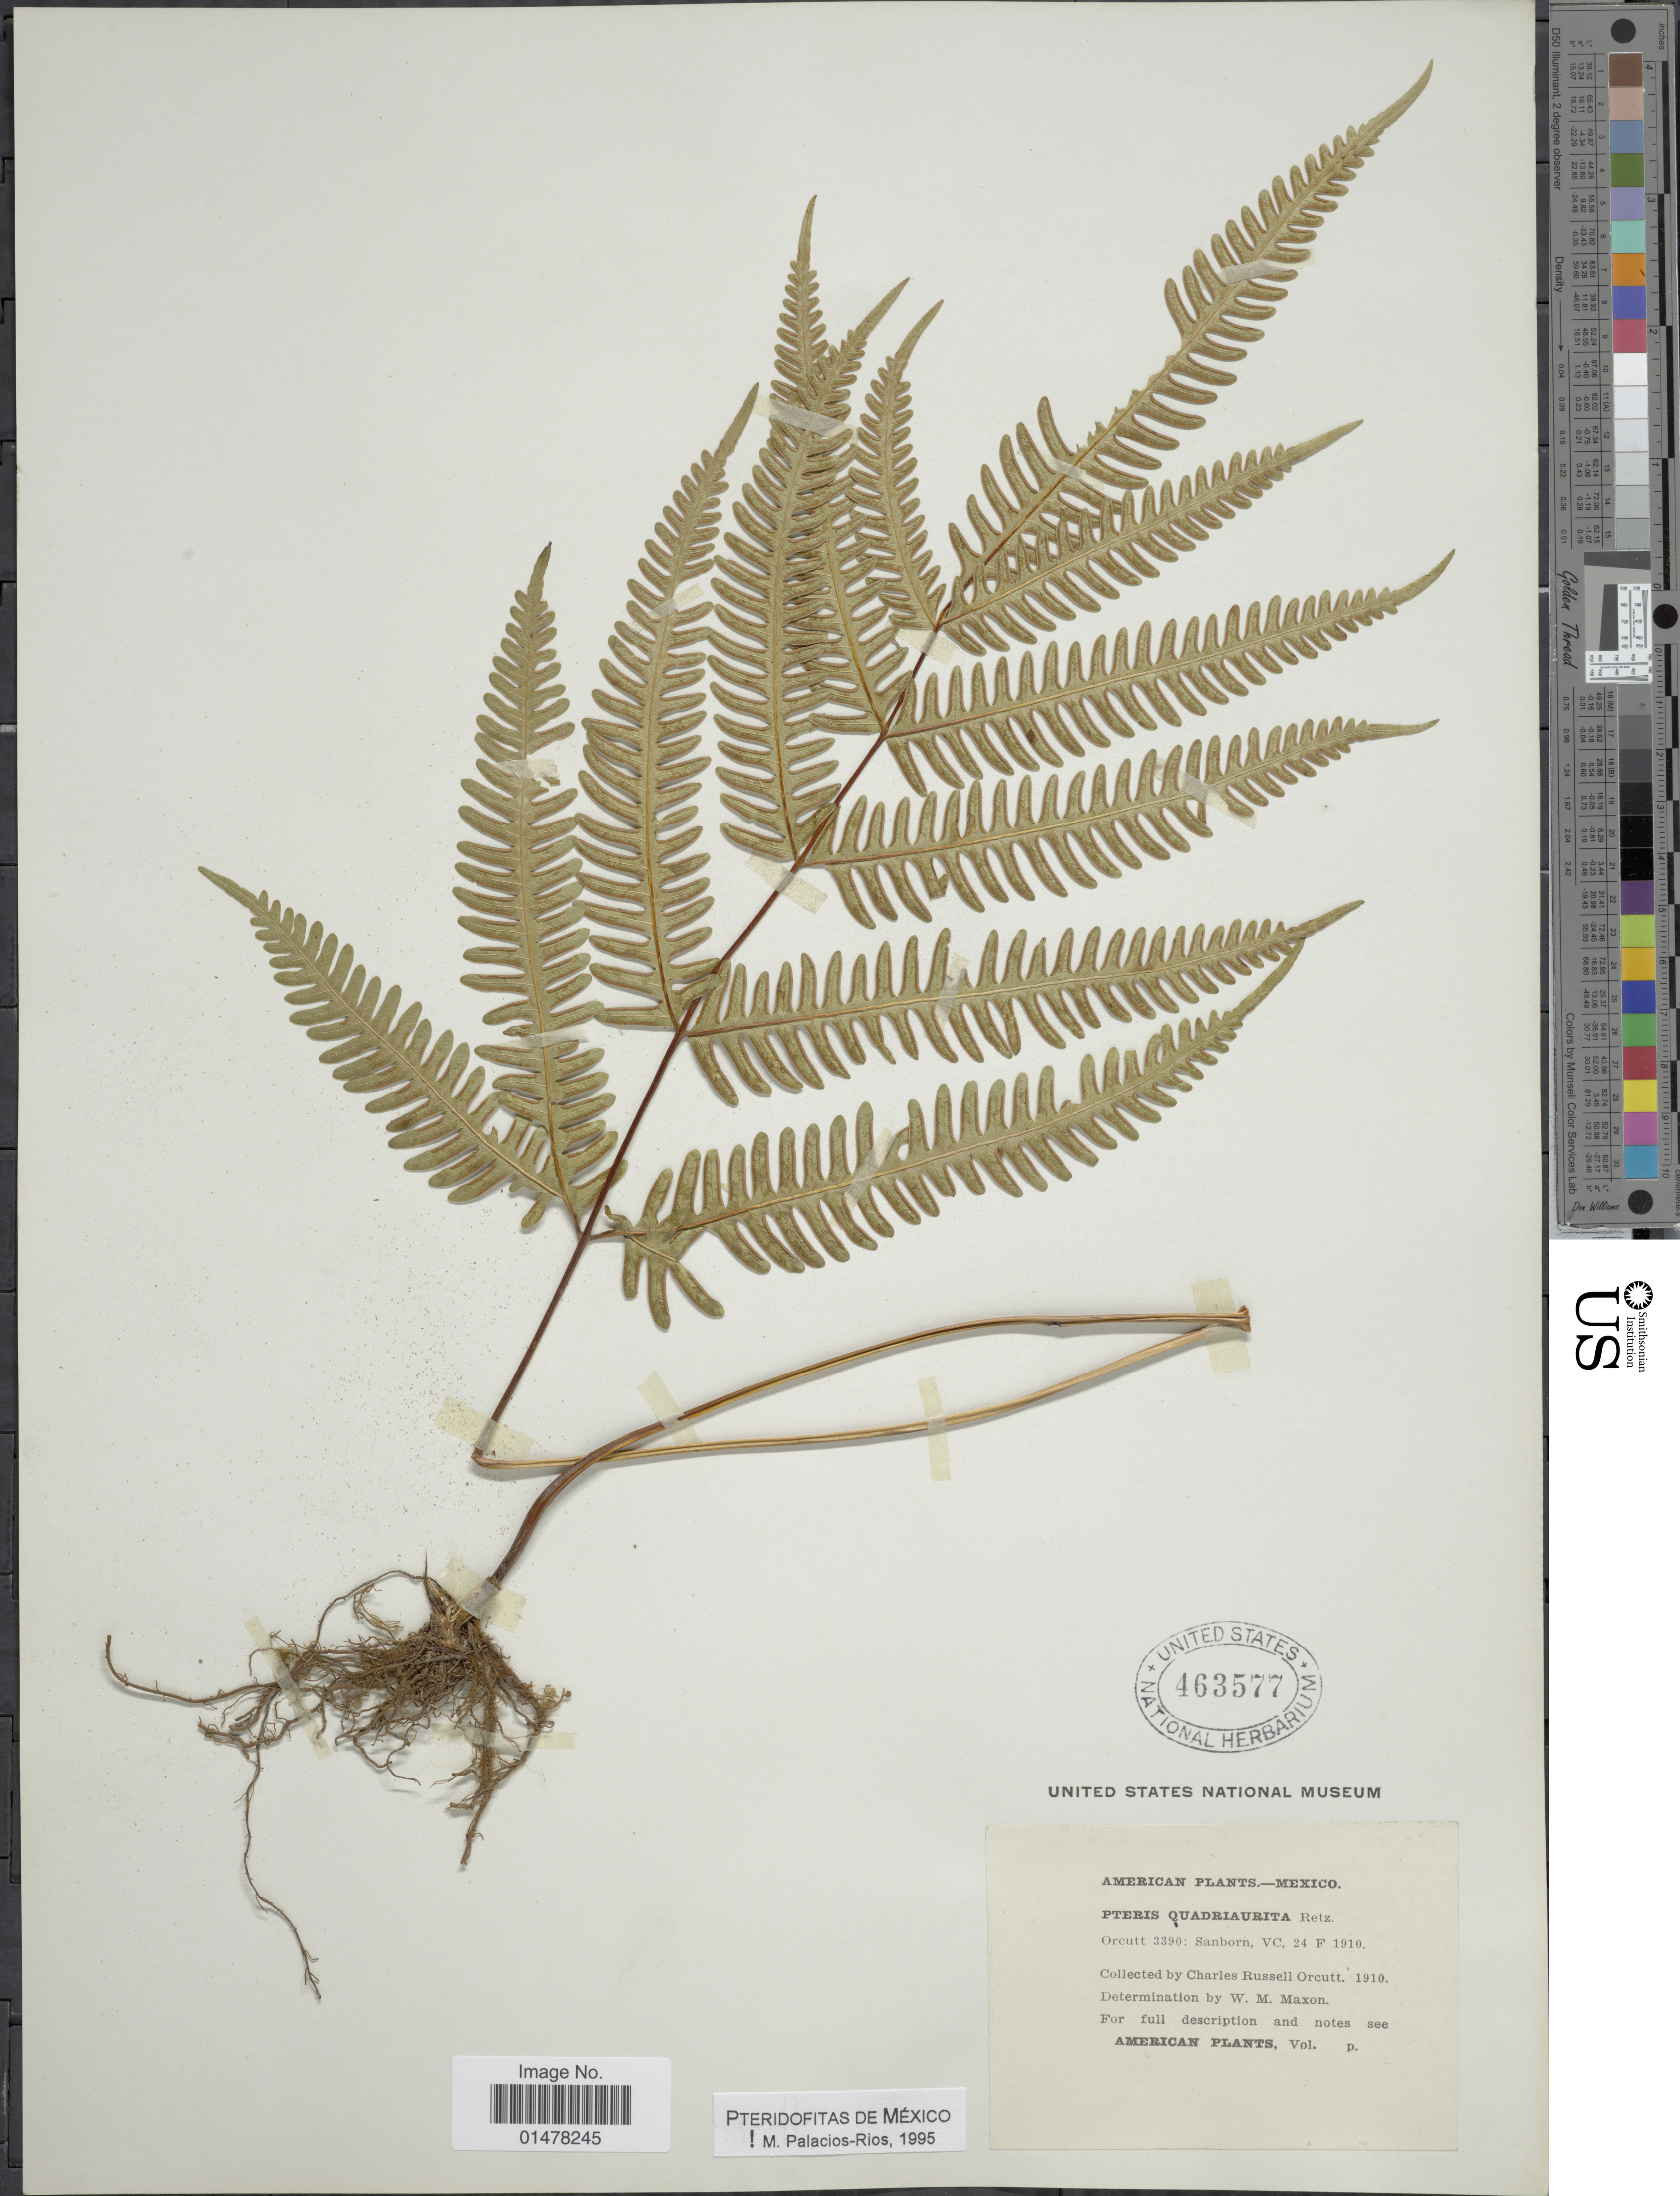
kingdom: Plantae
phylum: Tracheophyta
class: Polypodiopsida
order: Polypodiales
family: Pteridaceae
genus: Pteris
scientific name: Pteris quadriaurita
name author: Retz.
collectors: C. R. Orcutt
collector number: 3390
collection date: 1910-02-24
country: Mexico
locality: American Plants, Mexico, Sanborn VC.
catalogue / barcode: US 463577